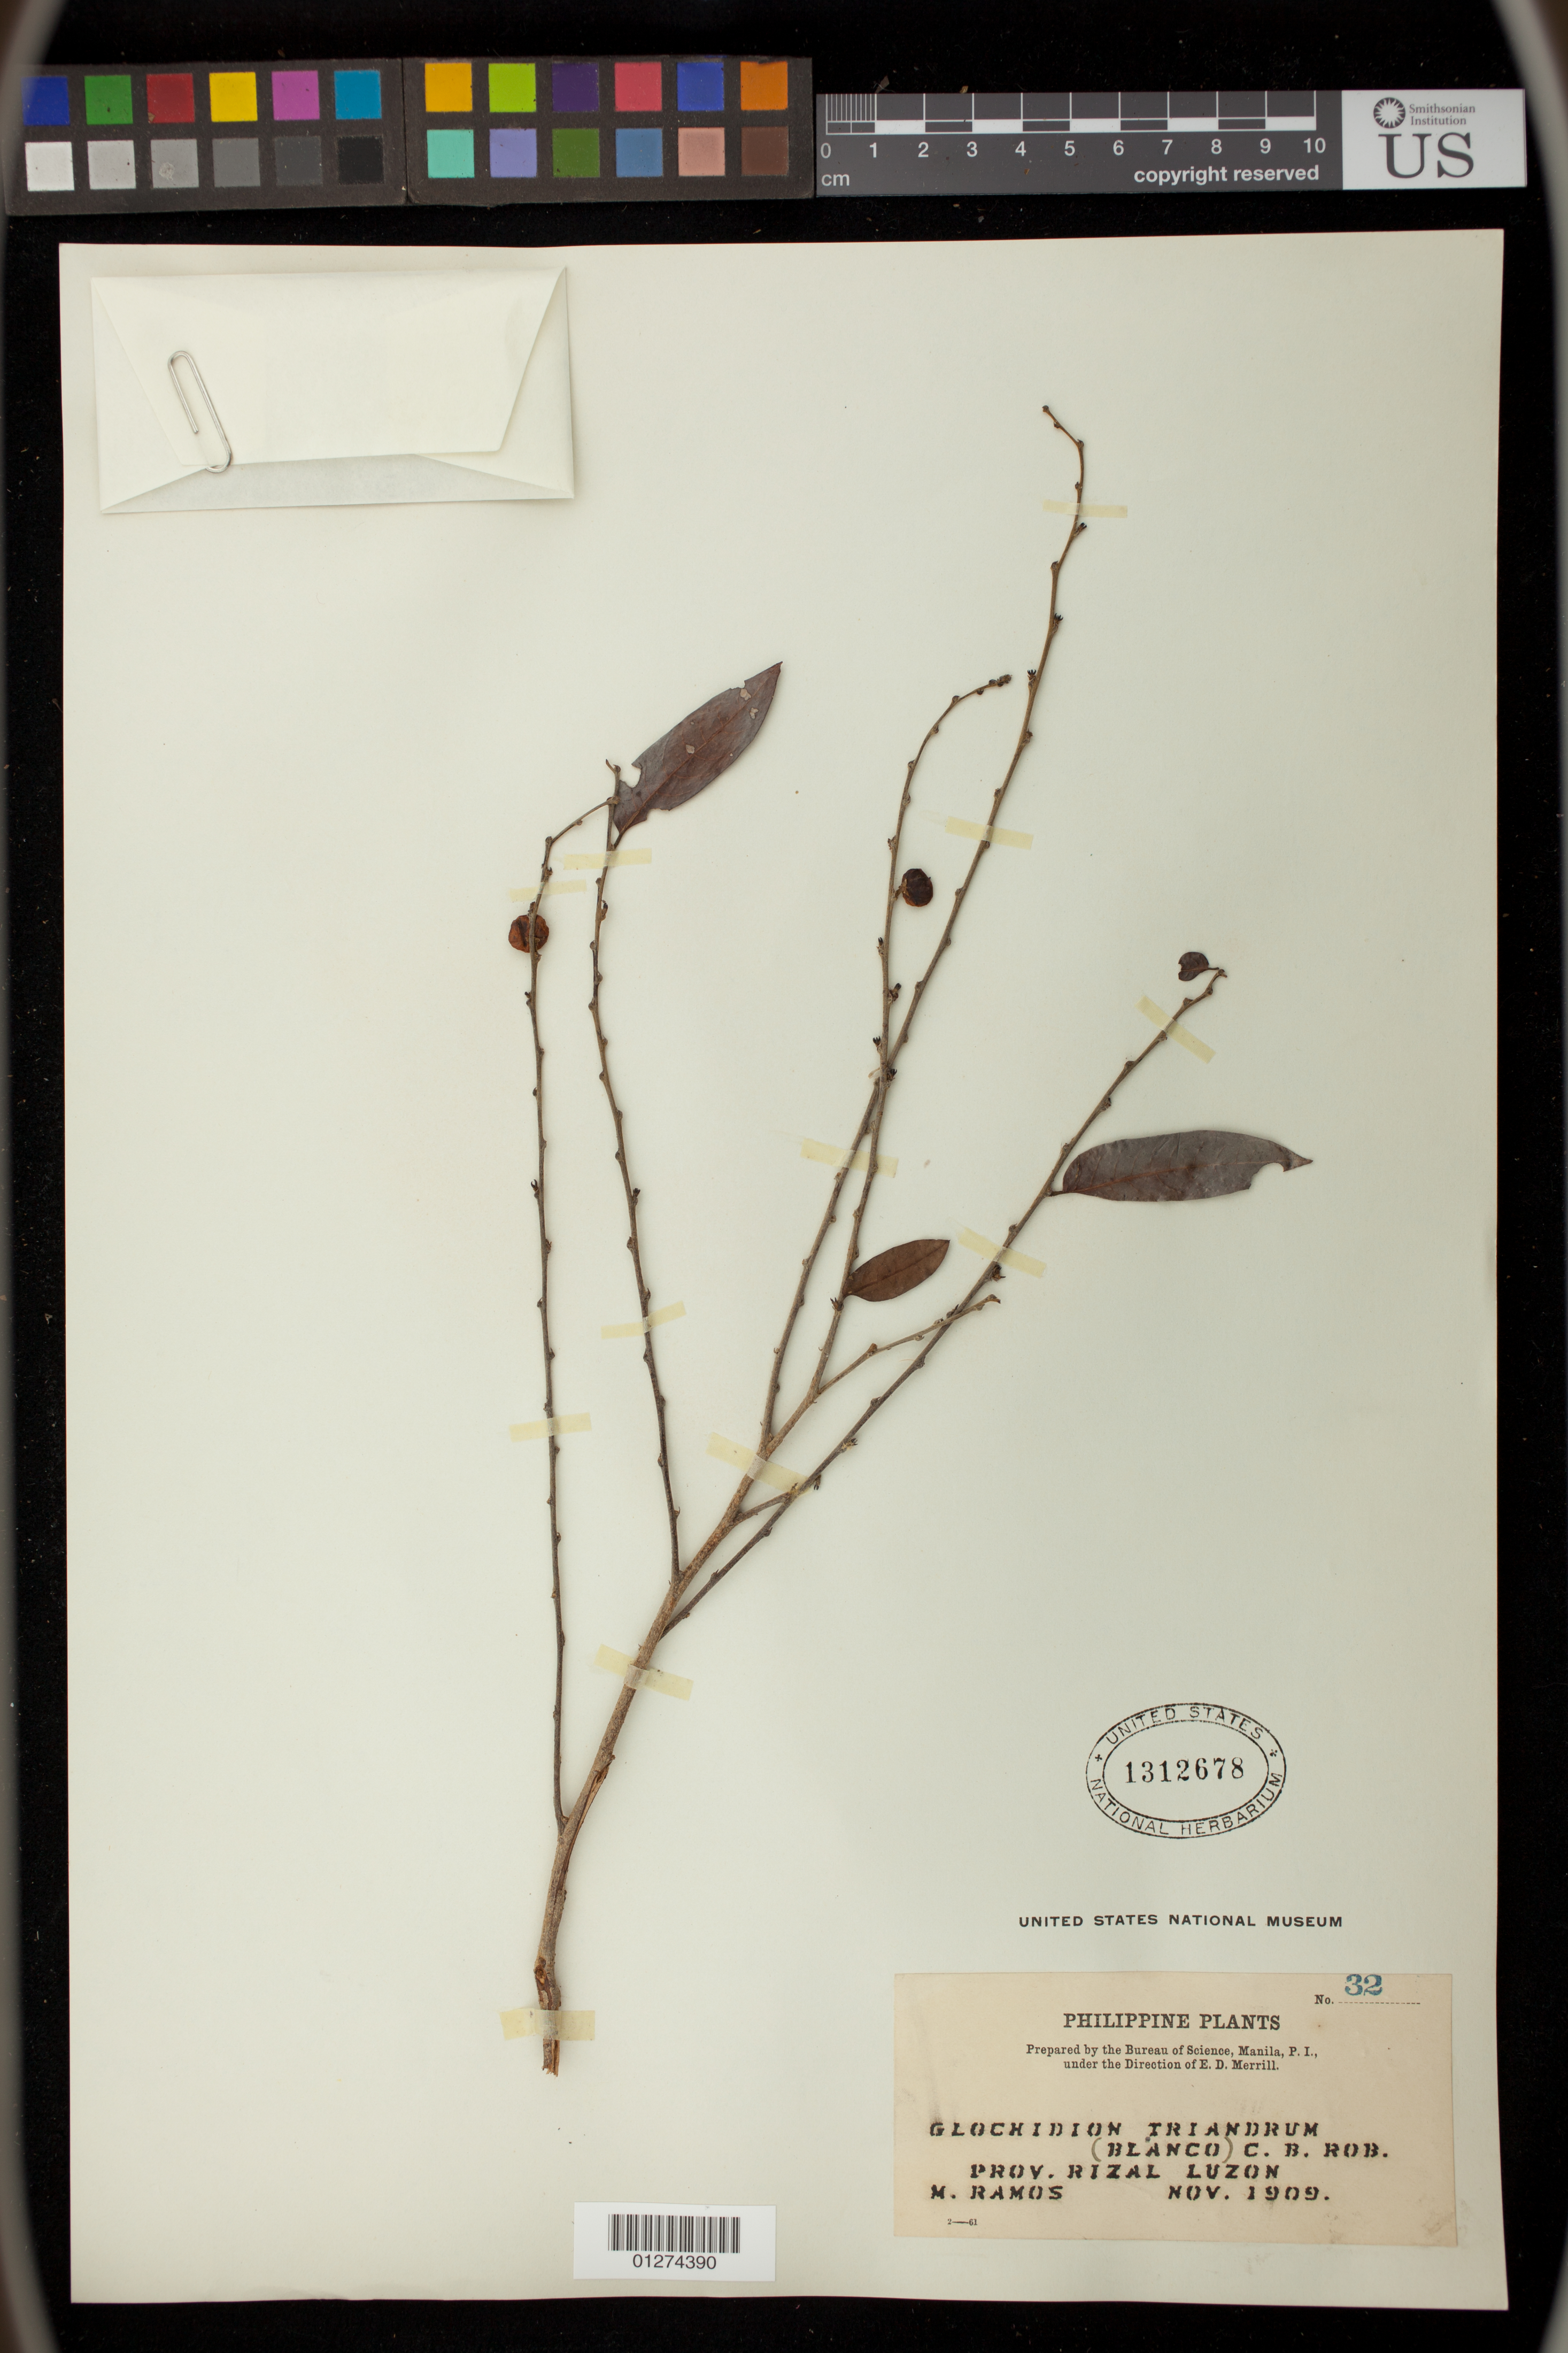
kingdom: Plantae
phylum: Tracheophyta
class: Magnoliopsida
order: Malpighiales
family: Phyllanthaceae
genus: Glochidion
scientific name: Glochidion triandrum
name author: (Blanco) C.B. Rob.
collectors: M. Ramos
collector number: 32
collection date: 1909-11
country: Philippines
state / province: Calabarzon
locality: Prov. Rizal Luzon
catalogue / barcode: US 1312678